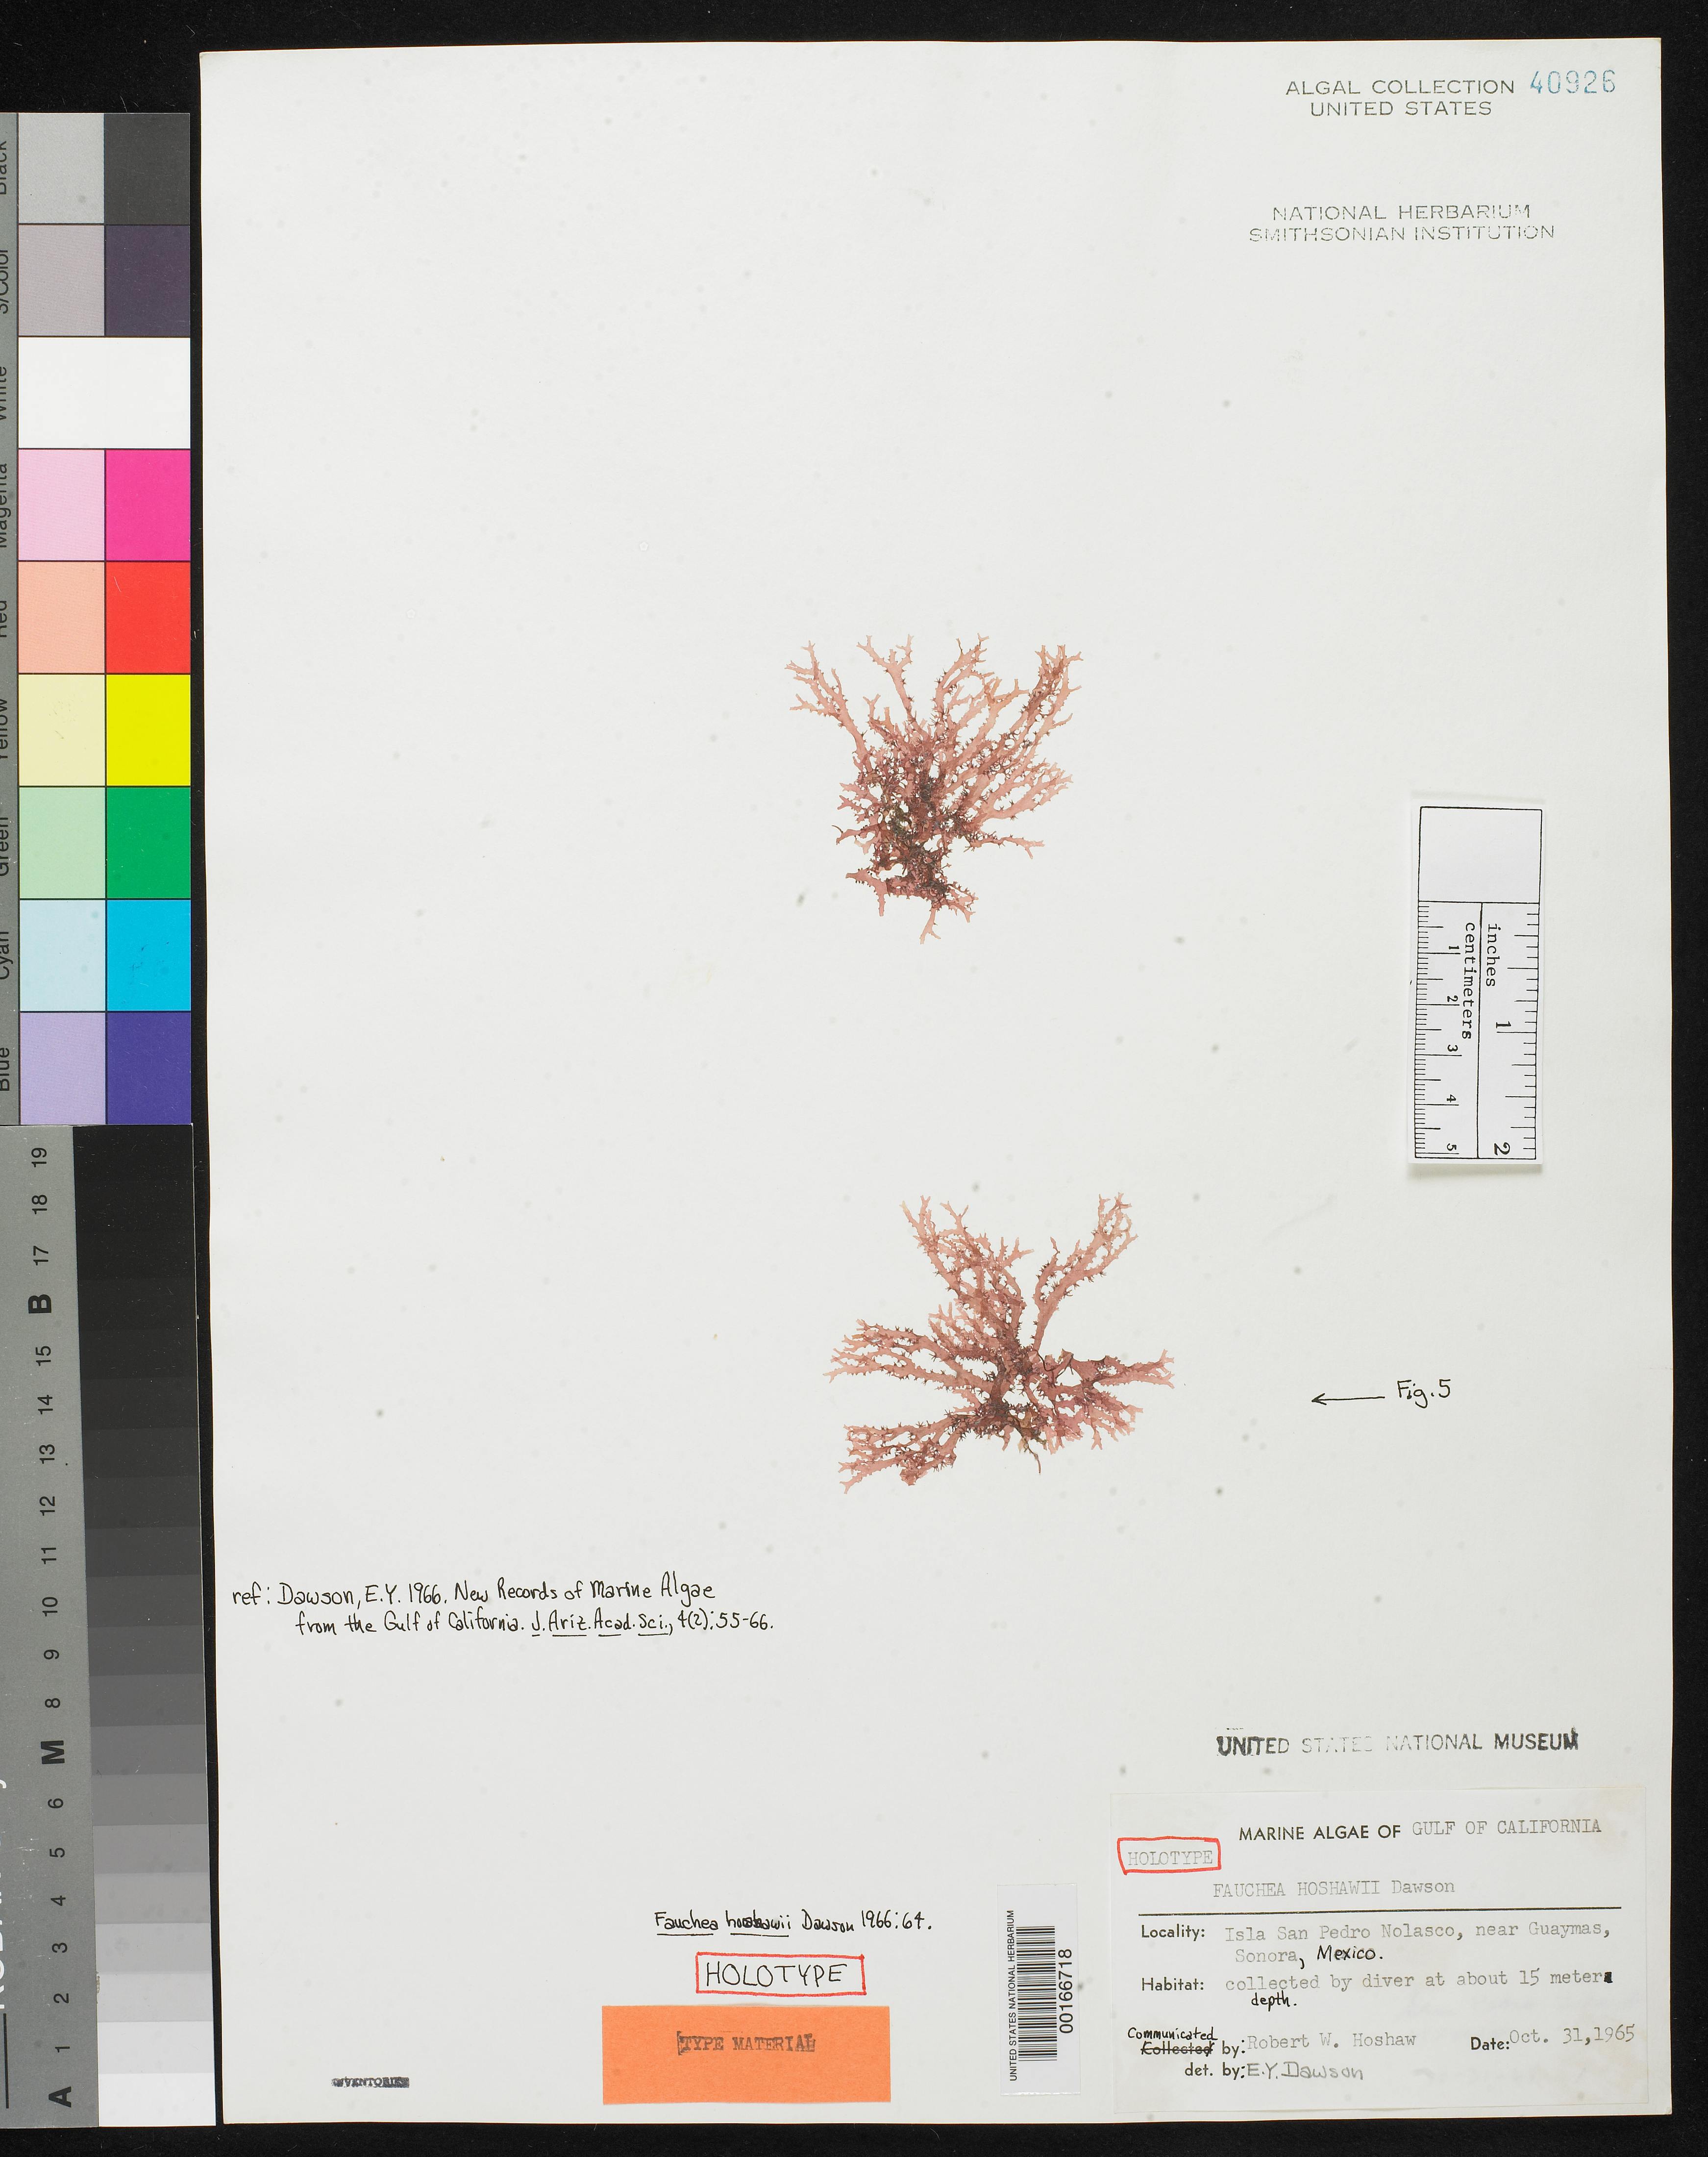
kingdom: Plantae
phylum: Rhodophyta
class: Florideophyceae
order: Rhodymeniales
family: Faucheaceae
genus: Fauchea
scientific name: Fauchea hoshawii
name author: E.Y. Dawson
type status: Holotype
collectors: R. Hoshaw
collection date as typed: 31 Oct 1965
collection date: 1965-10-31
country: Mexico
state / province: Sonora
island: Isla San Pedro Nolasco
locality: Near Guaymas.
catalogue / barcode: US 40926